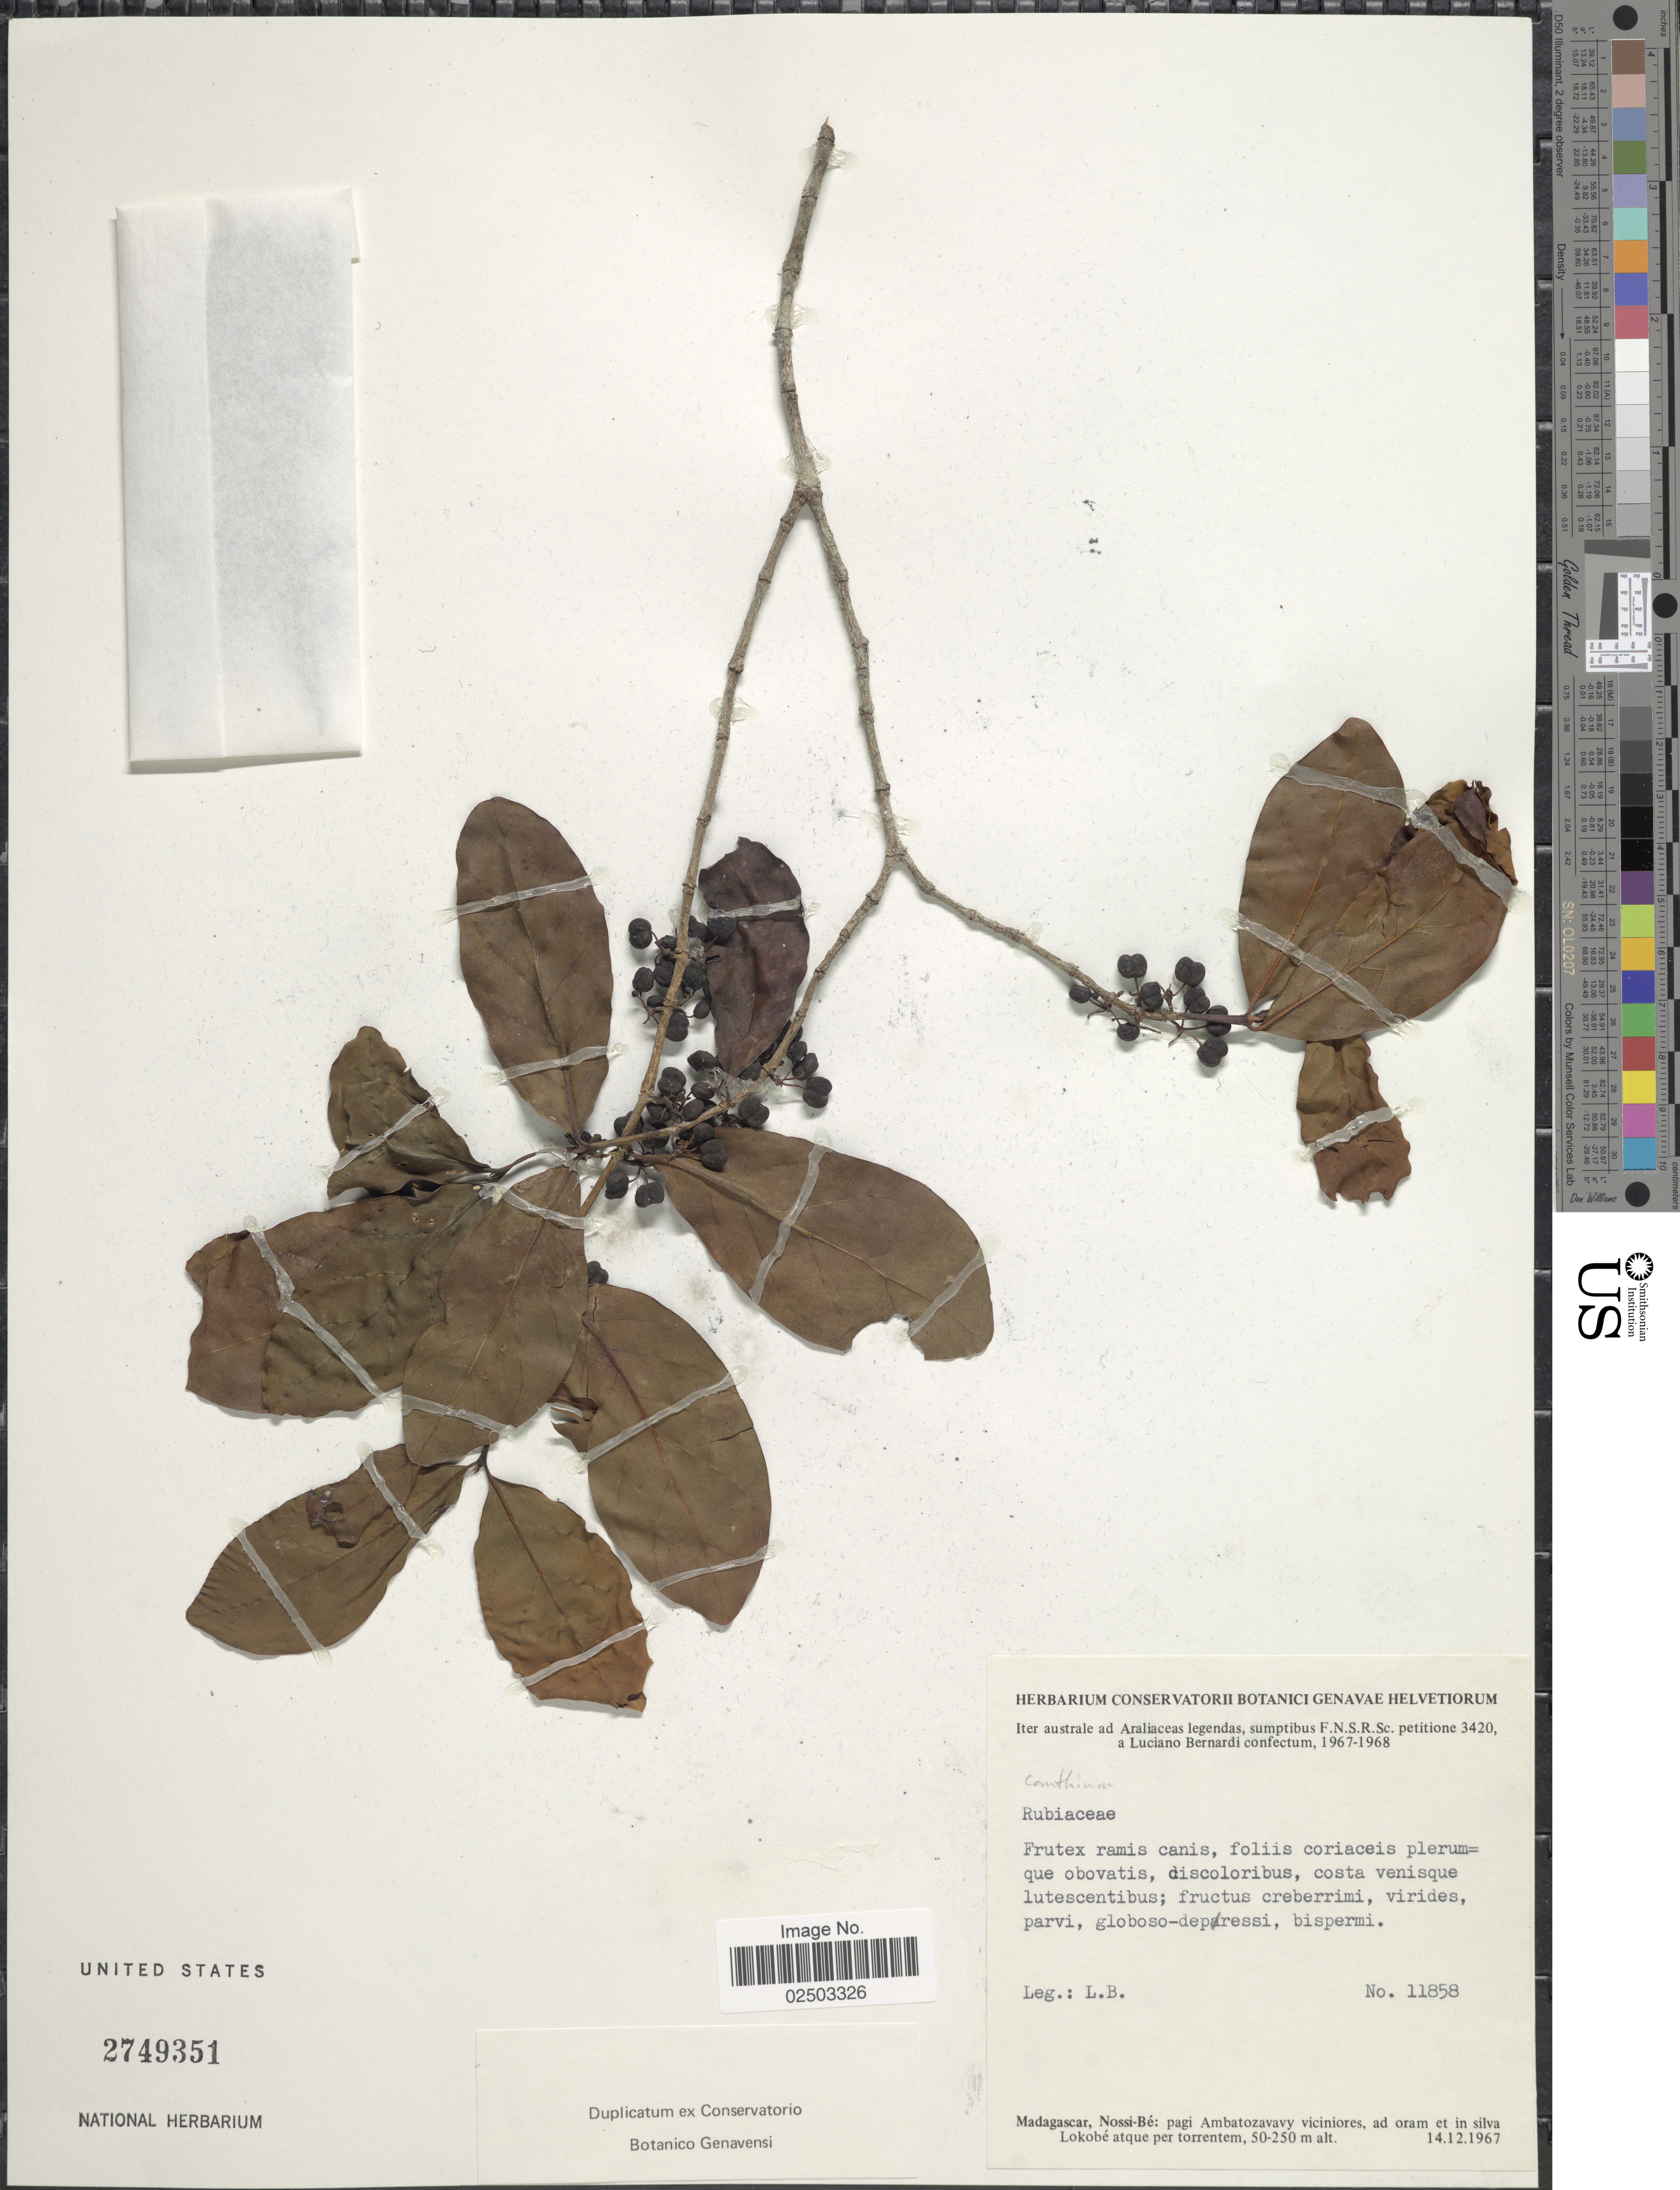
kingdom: Plantae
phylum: Tracheophyta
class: Magnoliopsida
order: Gentianales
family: Rubiaceae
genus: Bridsonia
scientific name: Bridsonia chamaedendrum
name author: (Kuntze) Verstraete & A.E. van Wyk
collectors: L. Bernardi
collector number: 11858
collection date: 1967-12-14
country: Madagascar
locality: Australe ad Araliaceas legendas, sumptibus F.N.S.R.Sc. Nossi-Be: pagi Ambatizavavy viciniores, ad oram et in silva Lokobe atque per torrentem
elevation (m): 50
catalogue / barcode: US 2749351